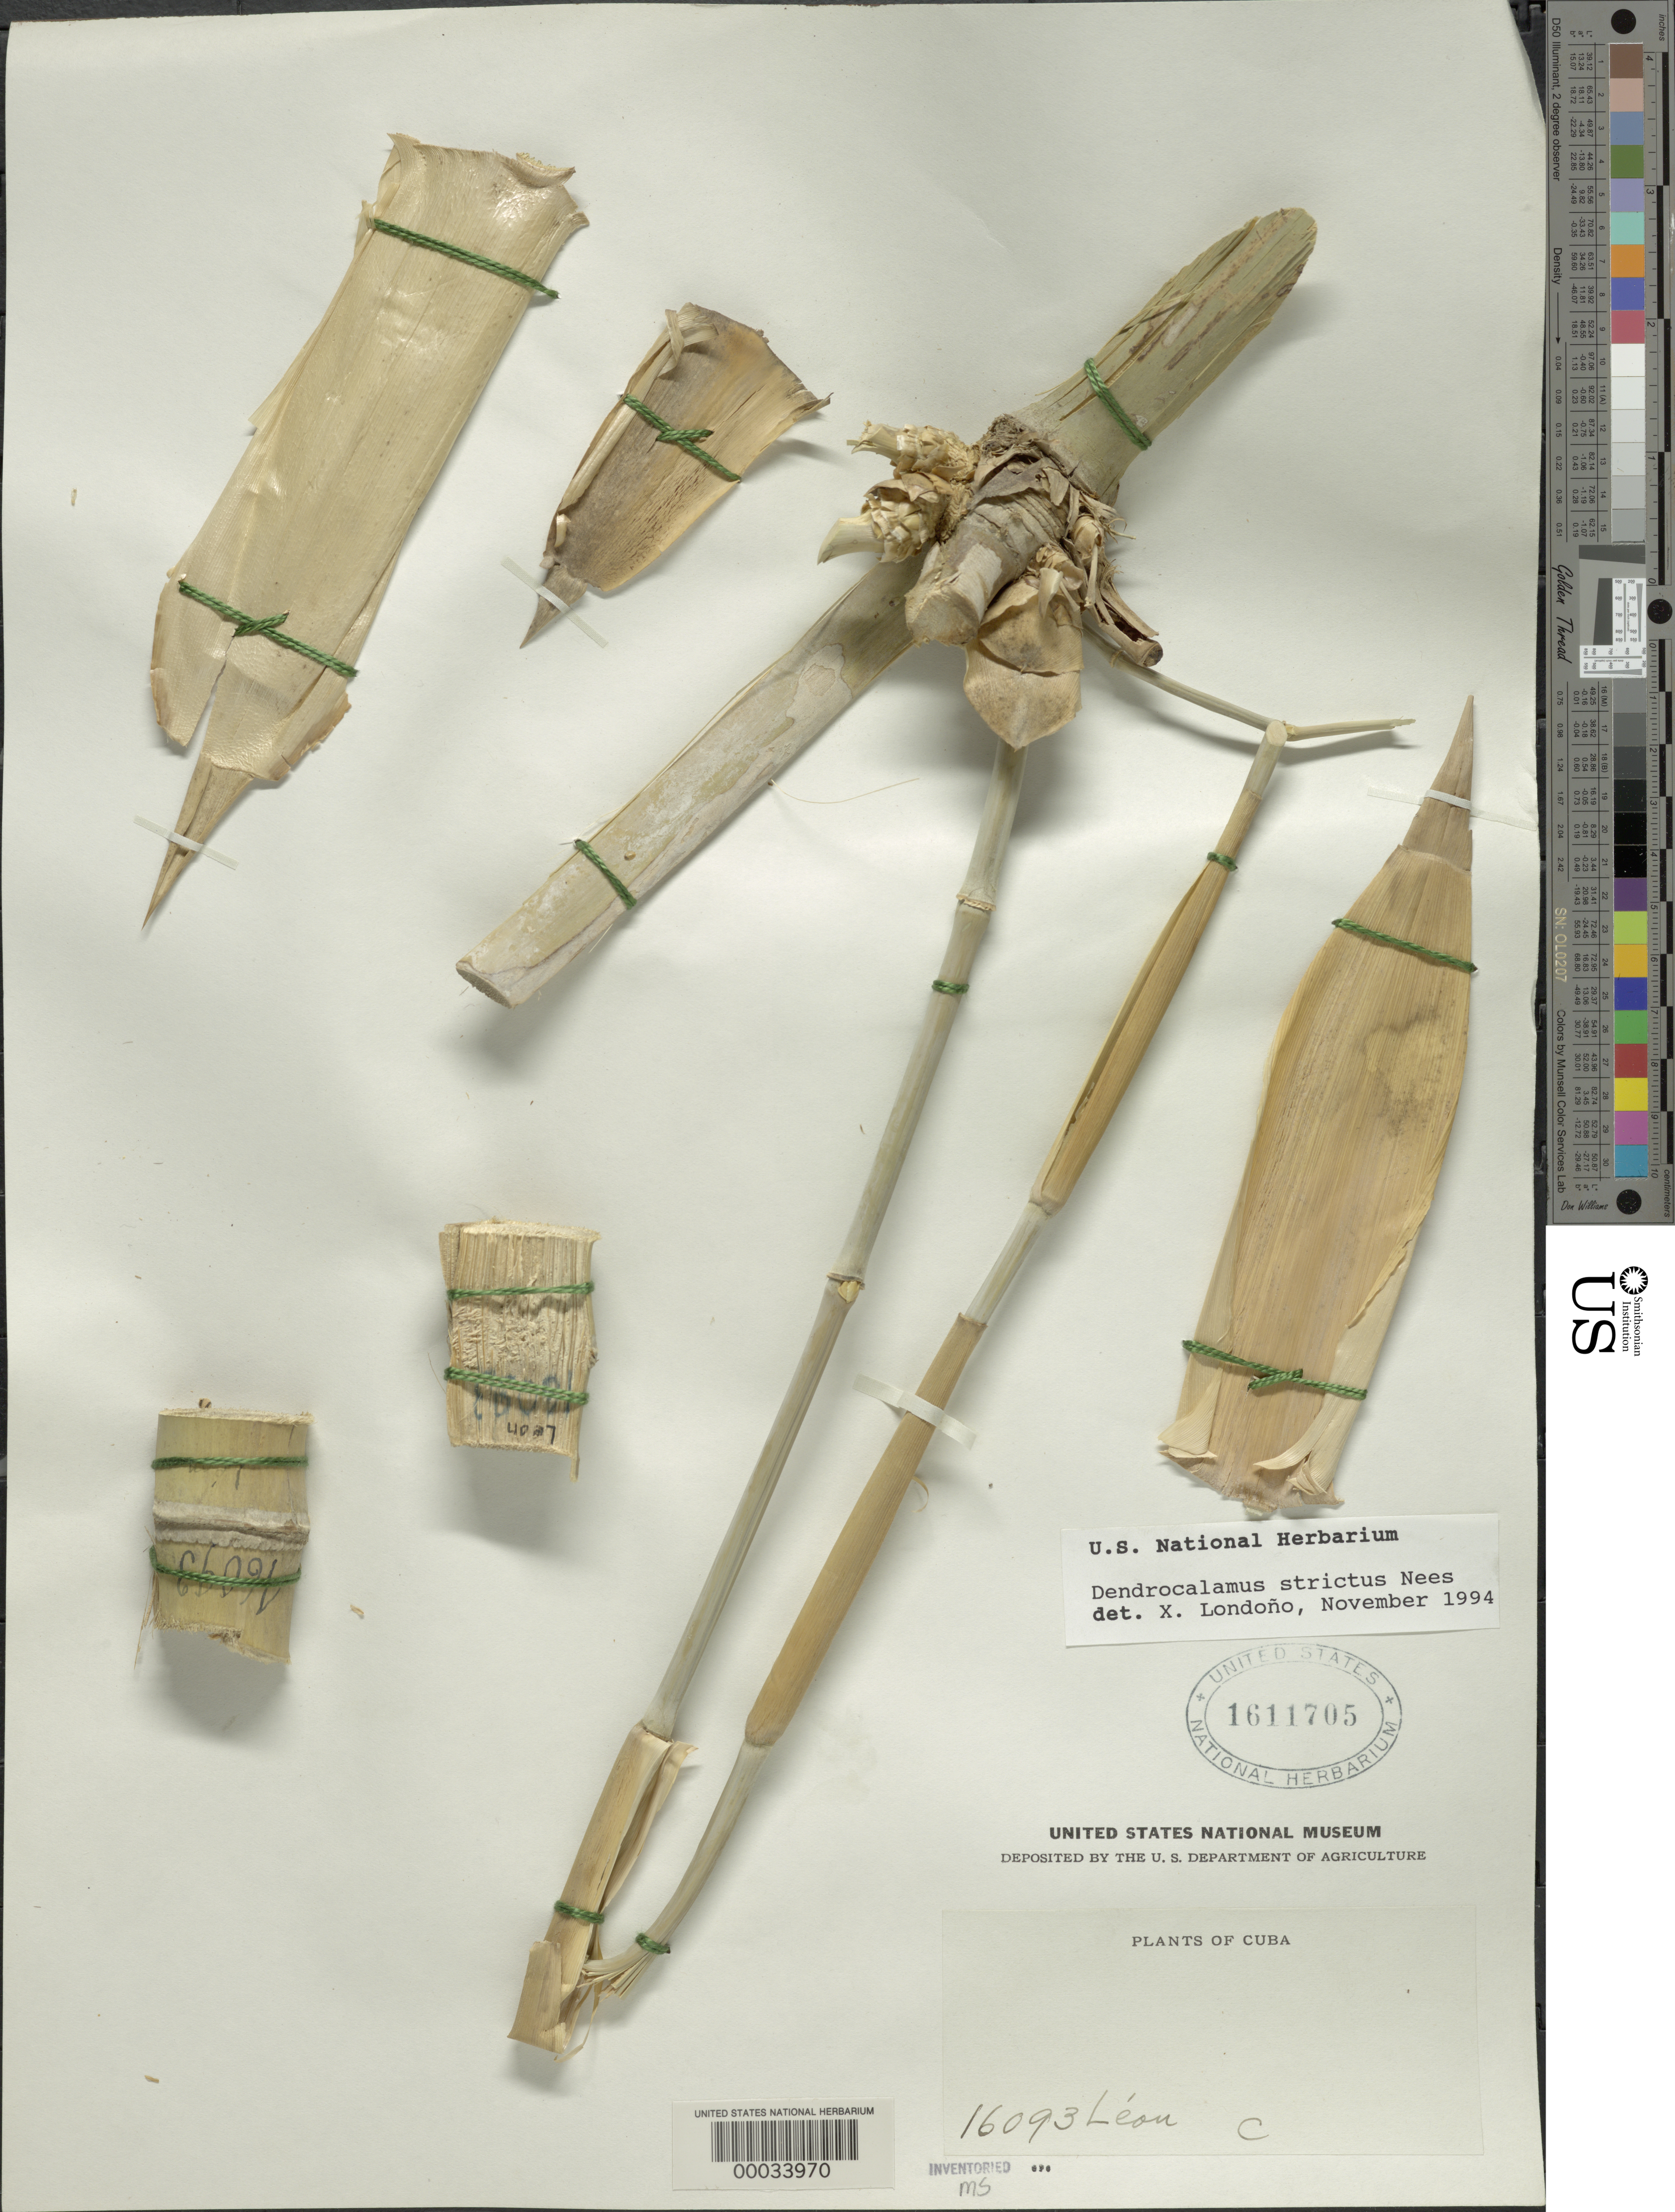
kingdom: Plantae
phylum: Tracheophyta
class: Liliopsida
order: Poales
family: Poaceae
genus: Dendrocalamus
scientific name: Dendrocalamus strictus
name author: (Roxb.) Nees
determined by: Londoño, X., (TULV), Jardin Botanico "Juan Maria Cespedes"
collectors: Bro. León & -- Porter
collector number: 16093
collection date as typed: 05 Apr 1934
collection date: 1934-04-05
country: Cuba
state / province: Pinar del Río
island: Greater Antilles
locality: Herradura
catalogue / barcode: US 1611705